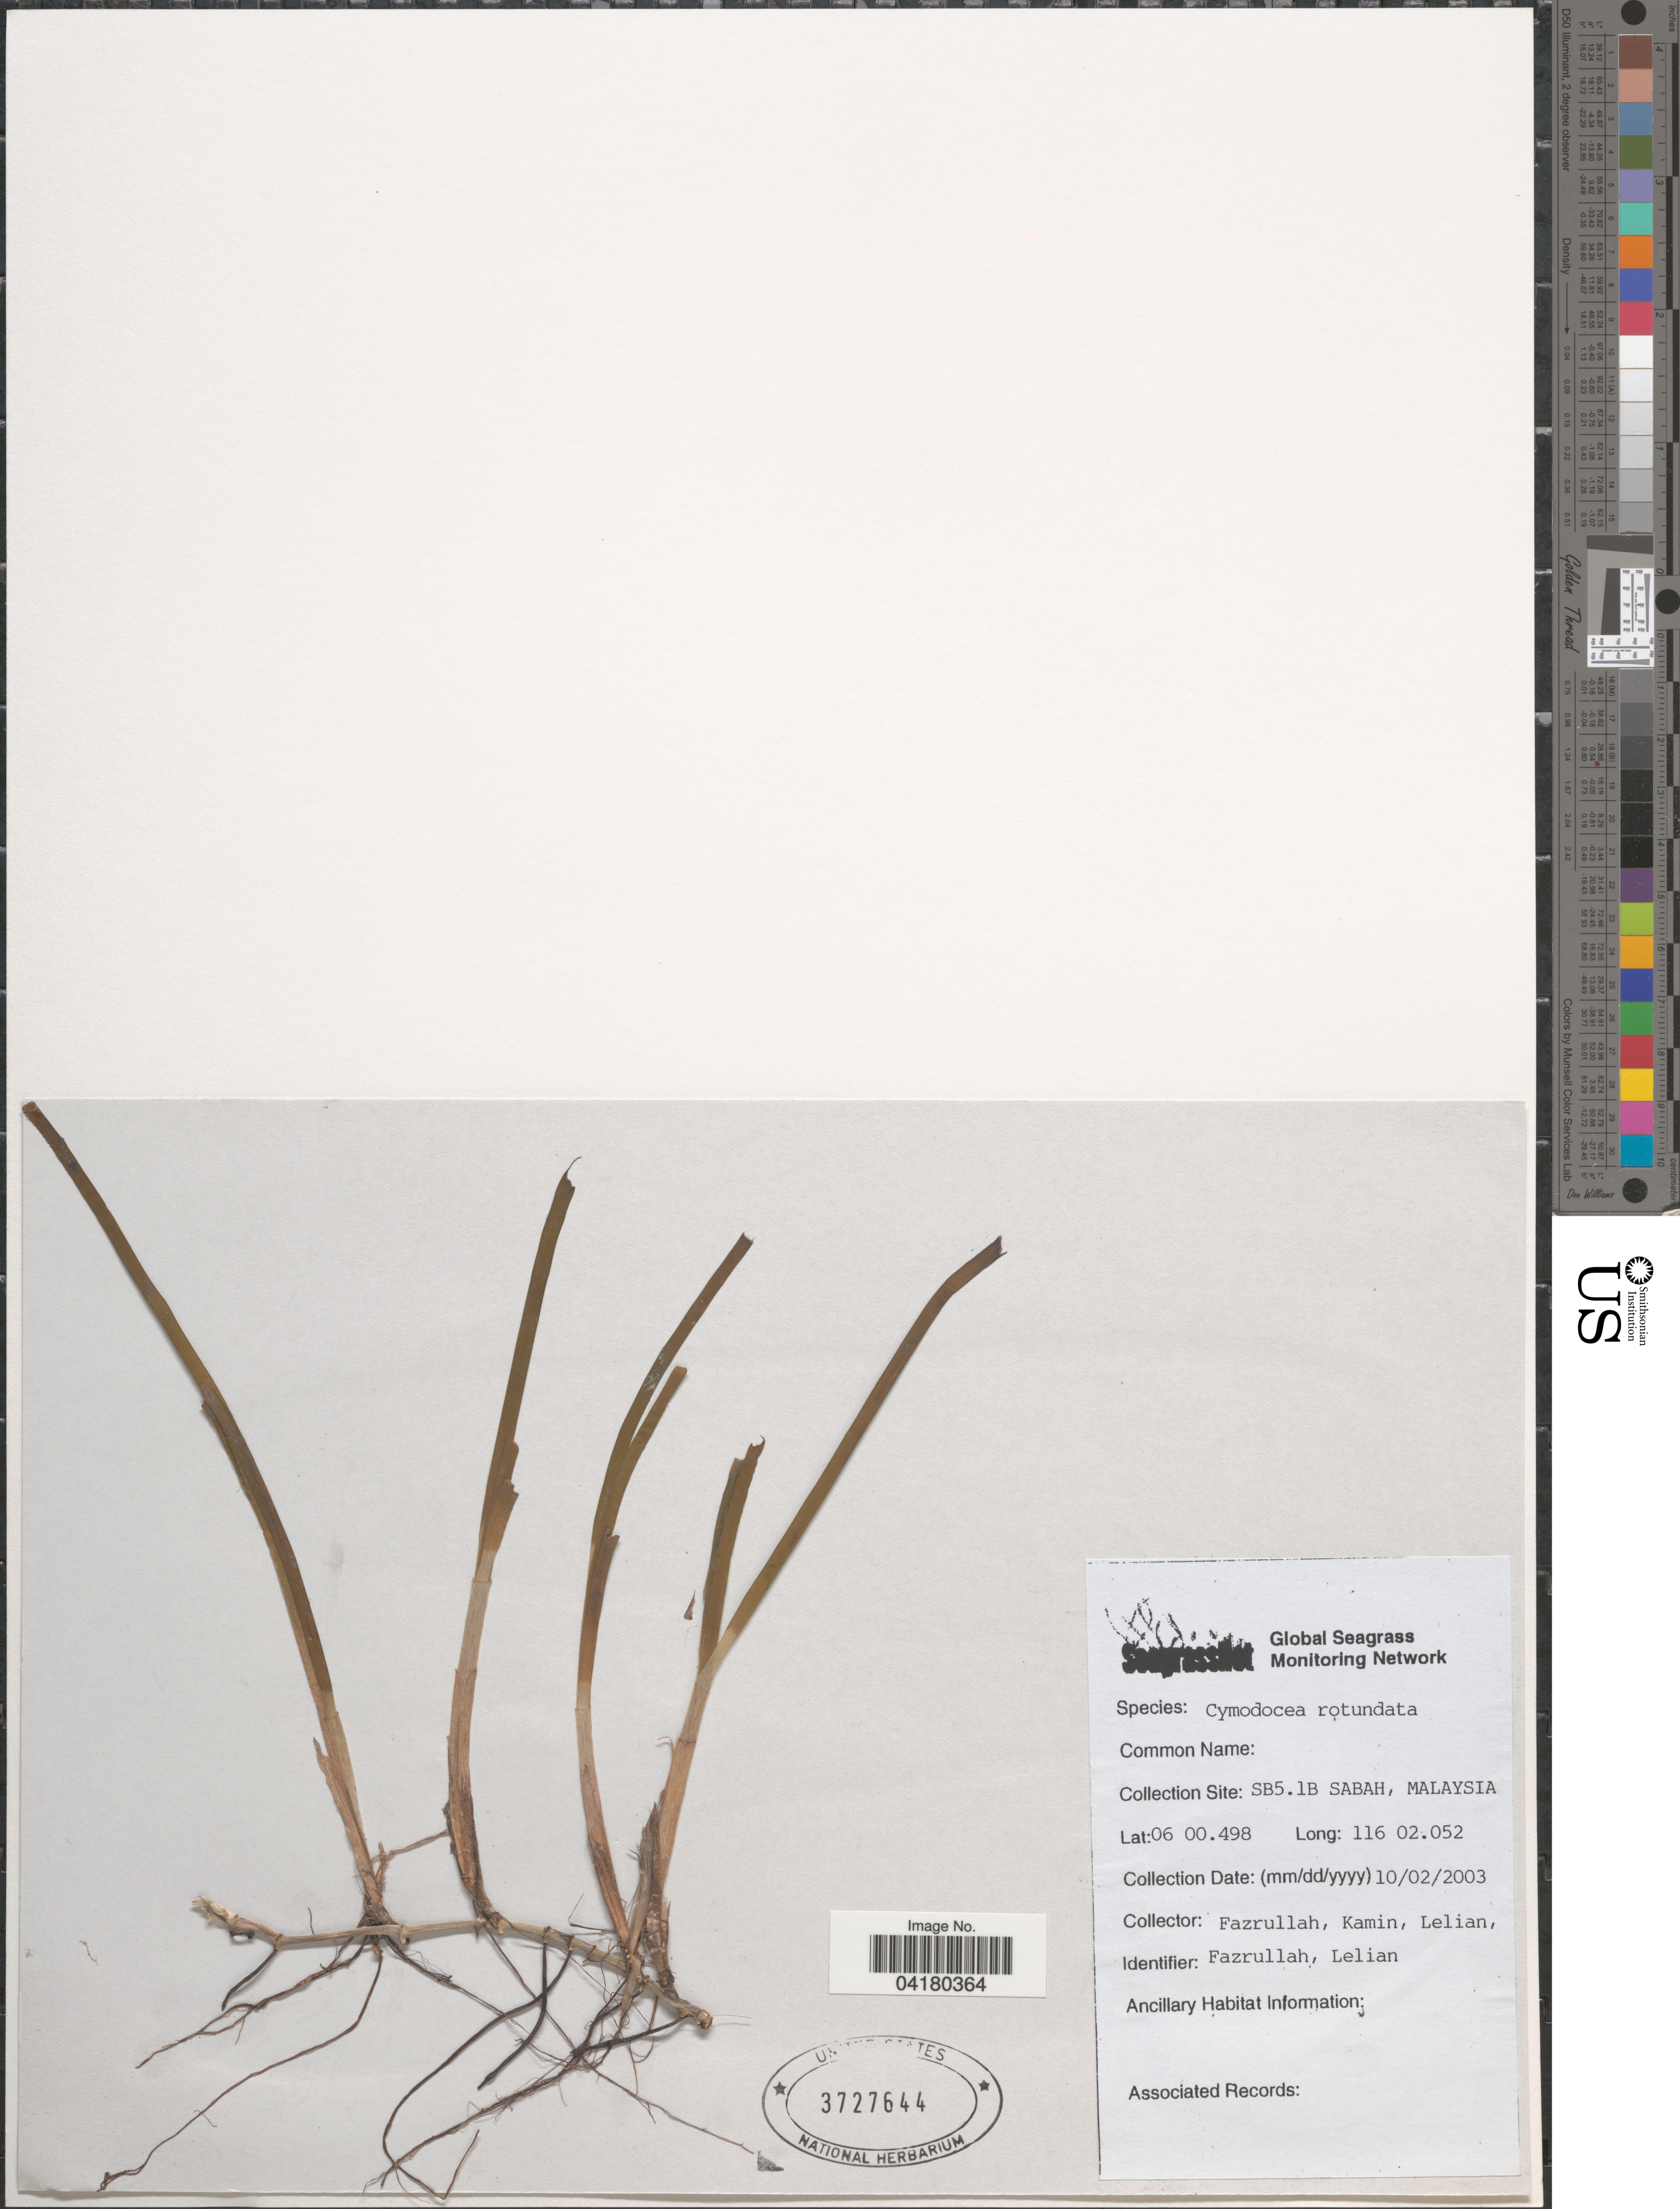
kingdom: Plantae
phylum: Tracheophyta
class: Liliopsida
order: Alismatales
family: Cymodoceaceae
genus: Cymodocea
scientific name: Cymodocea rotundata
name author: Asch. & Schweinf.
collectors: Fazrullah, Kamin & Lelian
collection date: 2003-10-02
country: Malaysia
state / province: Sabah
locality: SB5.1B.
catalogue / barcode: US 3727644